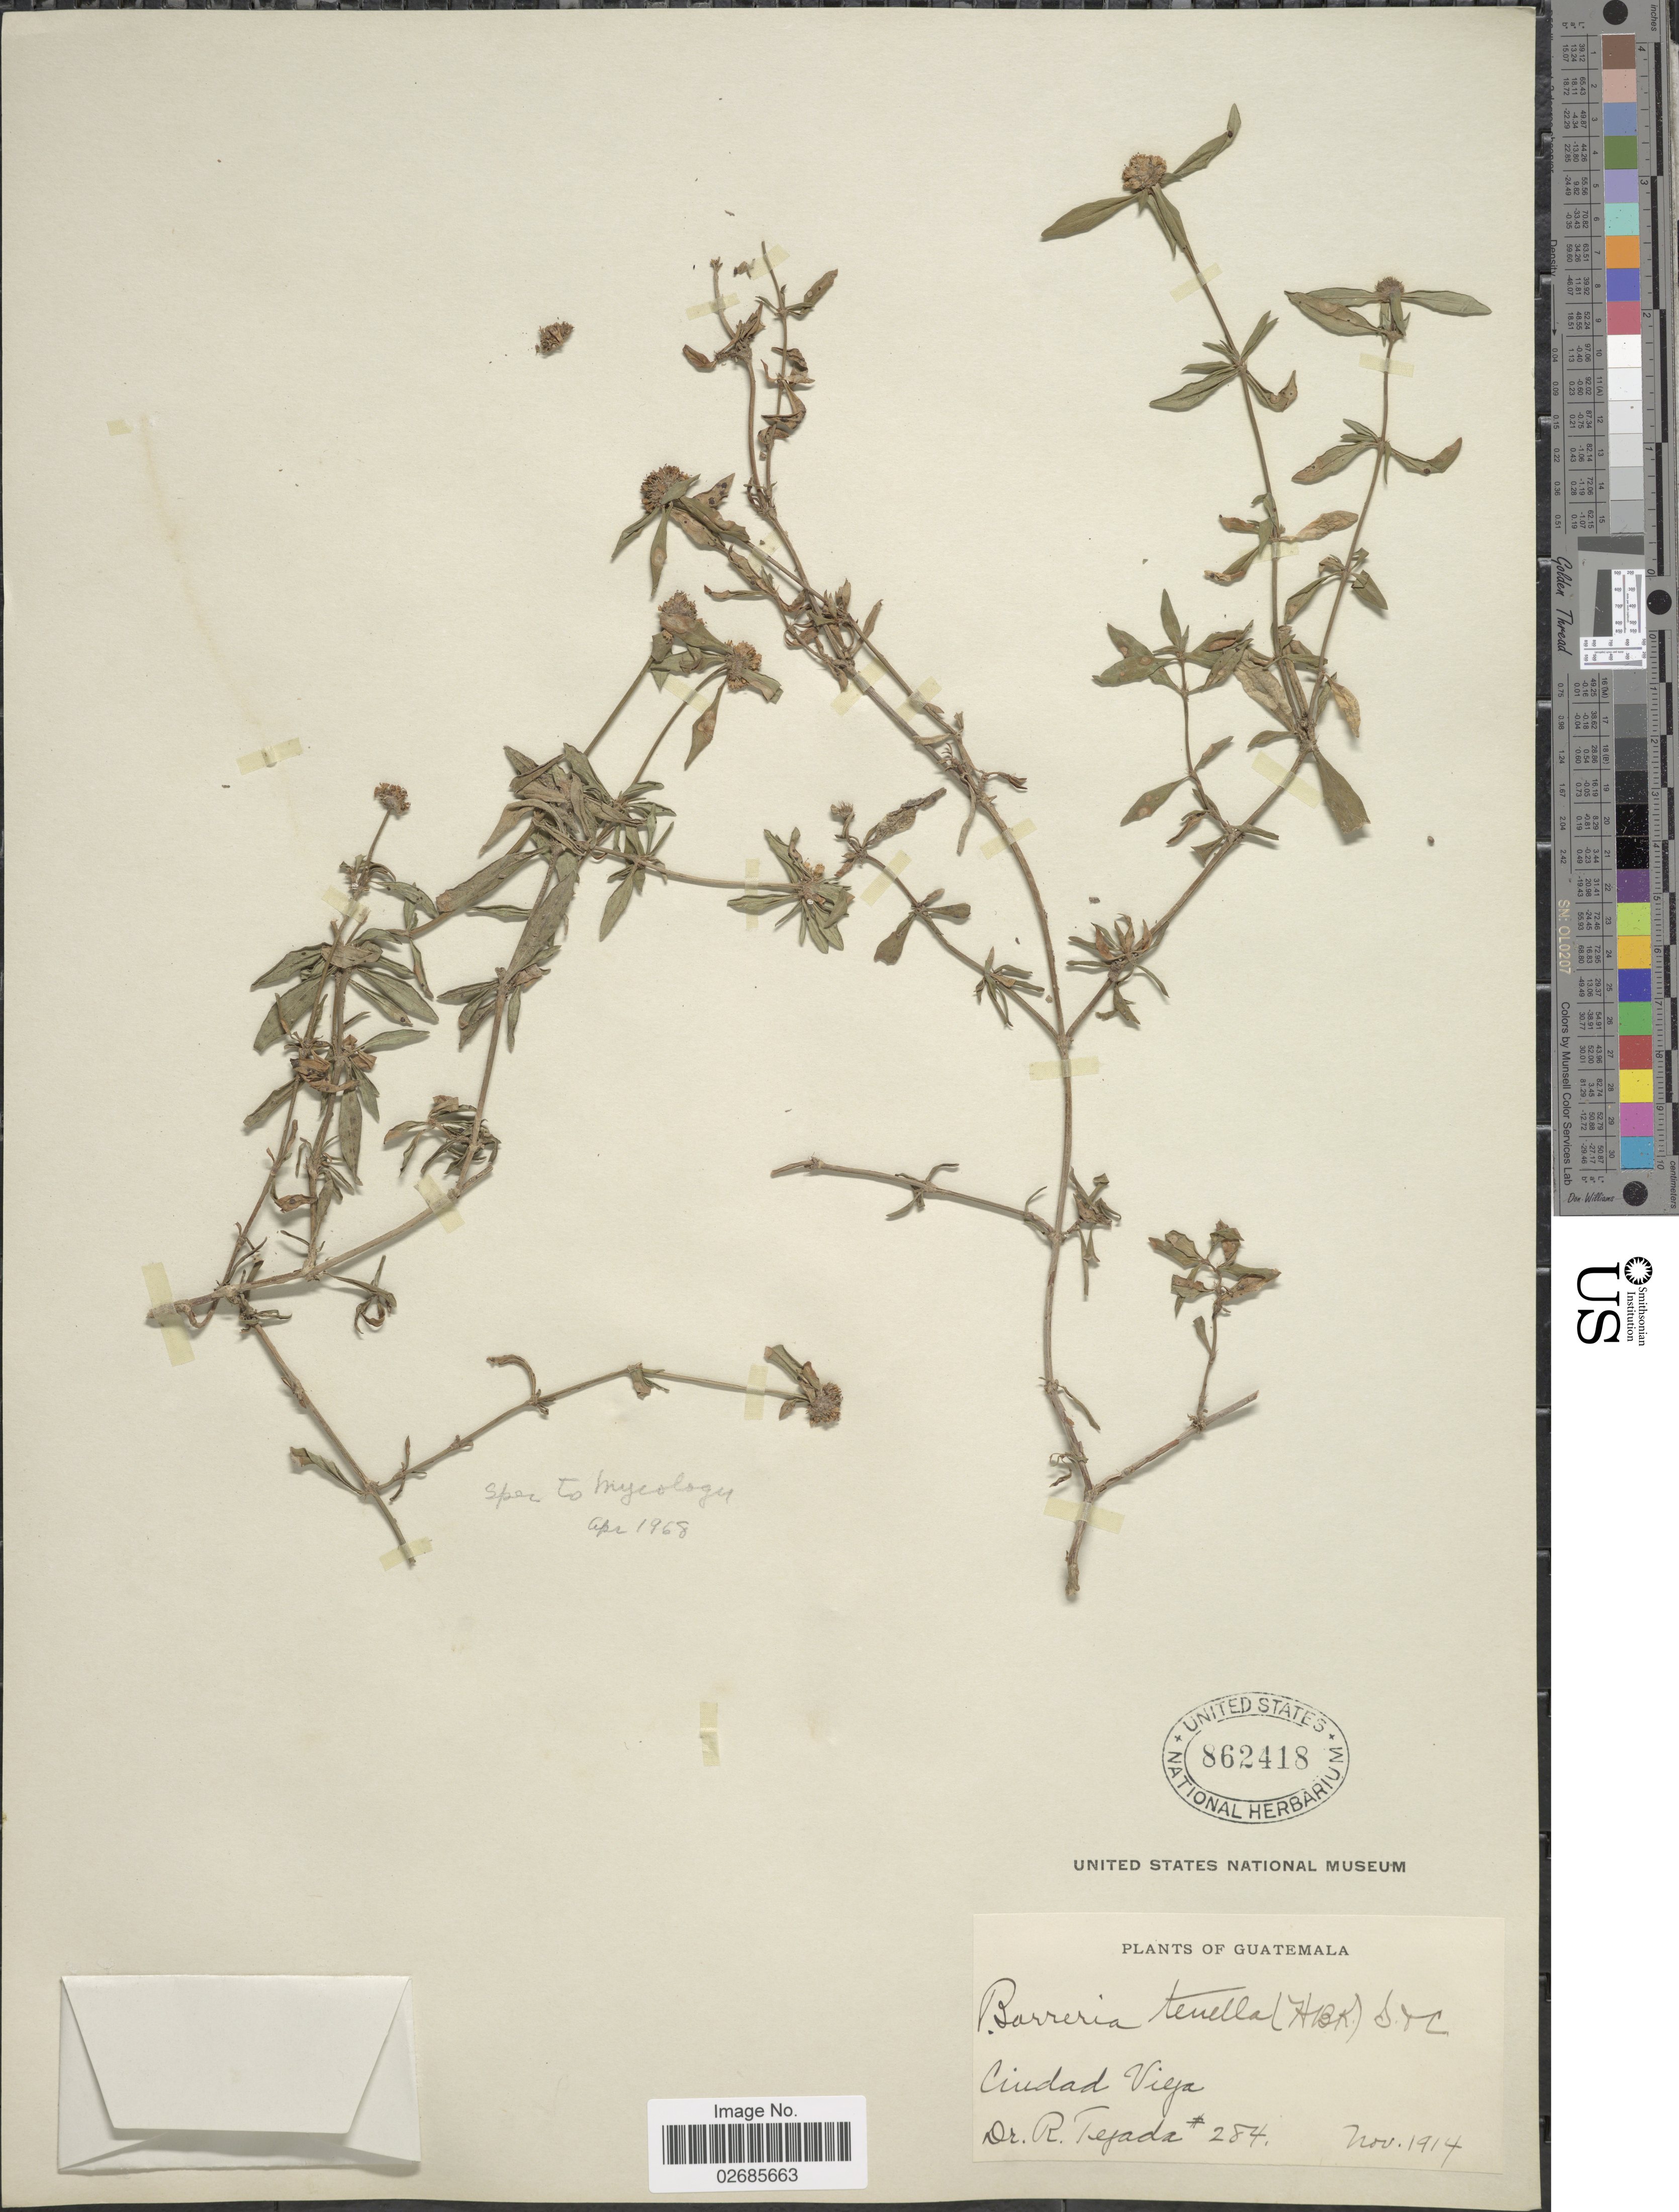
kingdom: Plantae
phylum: Tracheophyta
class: Magnoliopsida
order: Gentianales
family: Rubiaceae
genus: Borreria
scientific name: Borreria suaveolens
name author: G. Mey.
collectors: R. Tejada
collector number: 284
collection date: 1914-11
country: Guatemala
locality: Ciudad Vieja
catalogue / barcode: US 862418